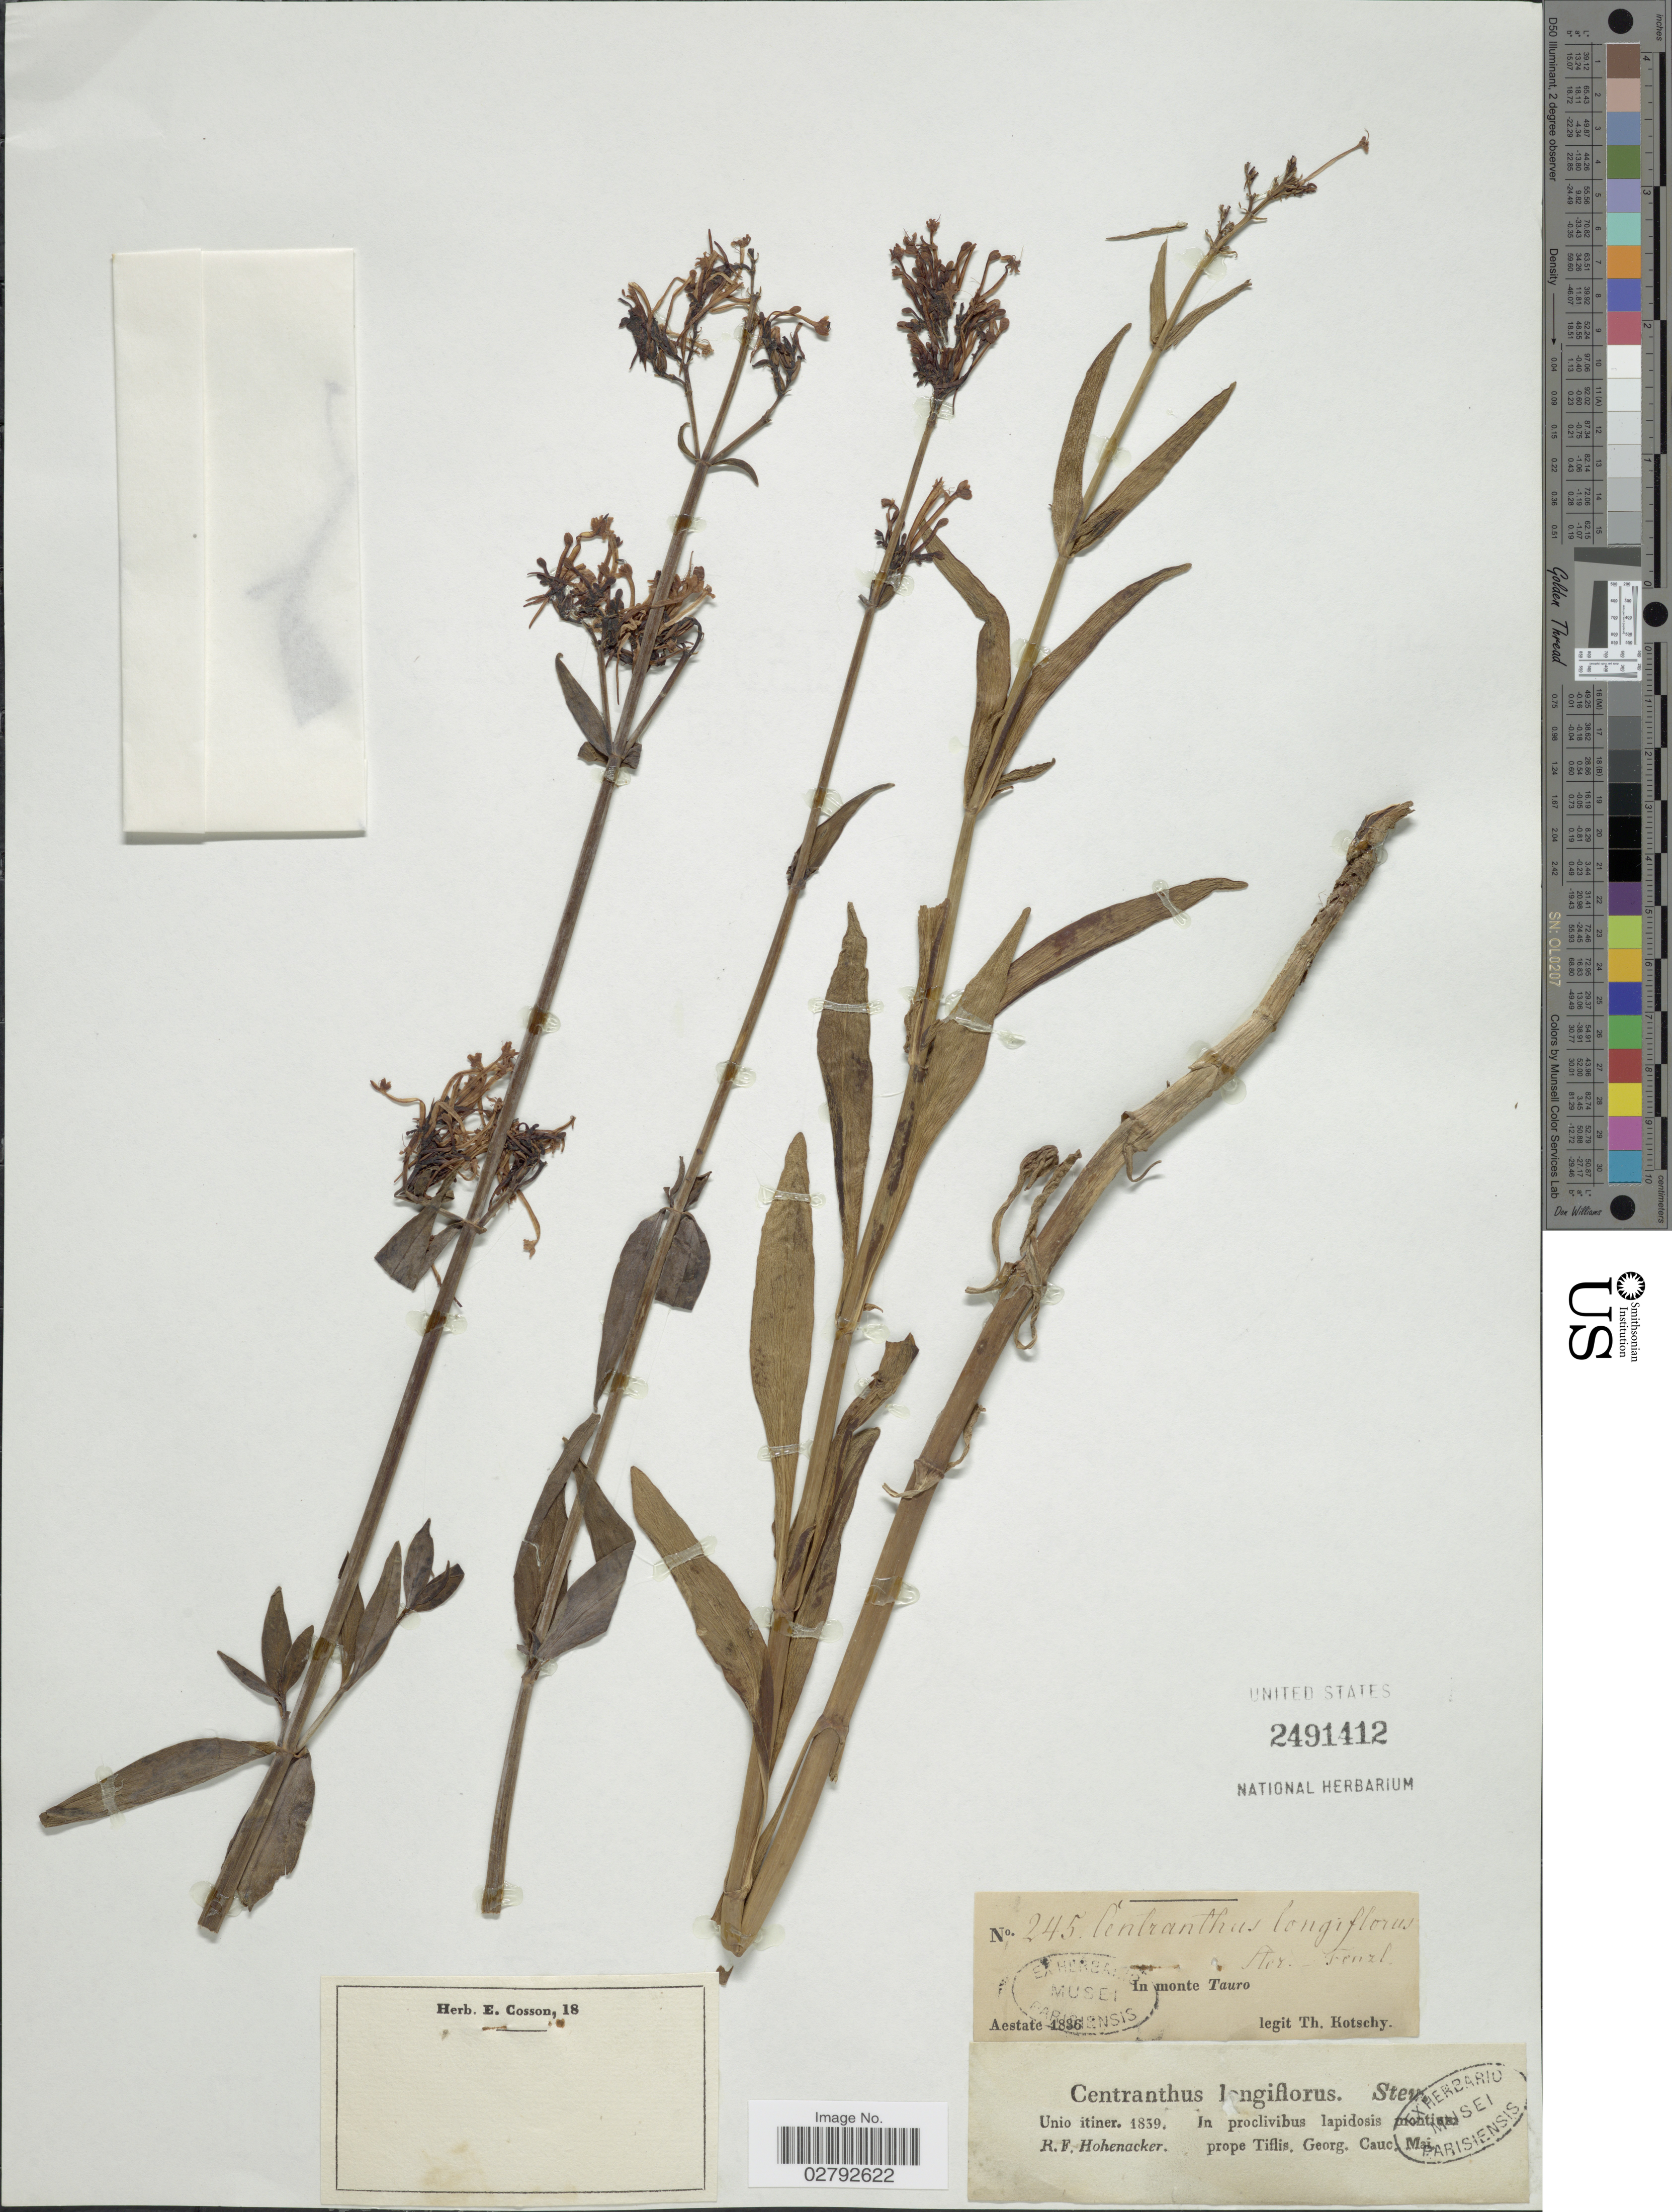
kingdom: Plantae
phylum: Tracheophyta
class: Magnoliopsida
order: Dipsacales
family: Caprifoliaceae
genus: Centranthus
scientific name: Centranthus longiflorus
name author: Steven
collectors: K. G. Kotschy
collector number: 245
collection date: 1836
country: Turkey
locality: In monte Tauro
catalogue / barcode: US 2491412